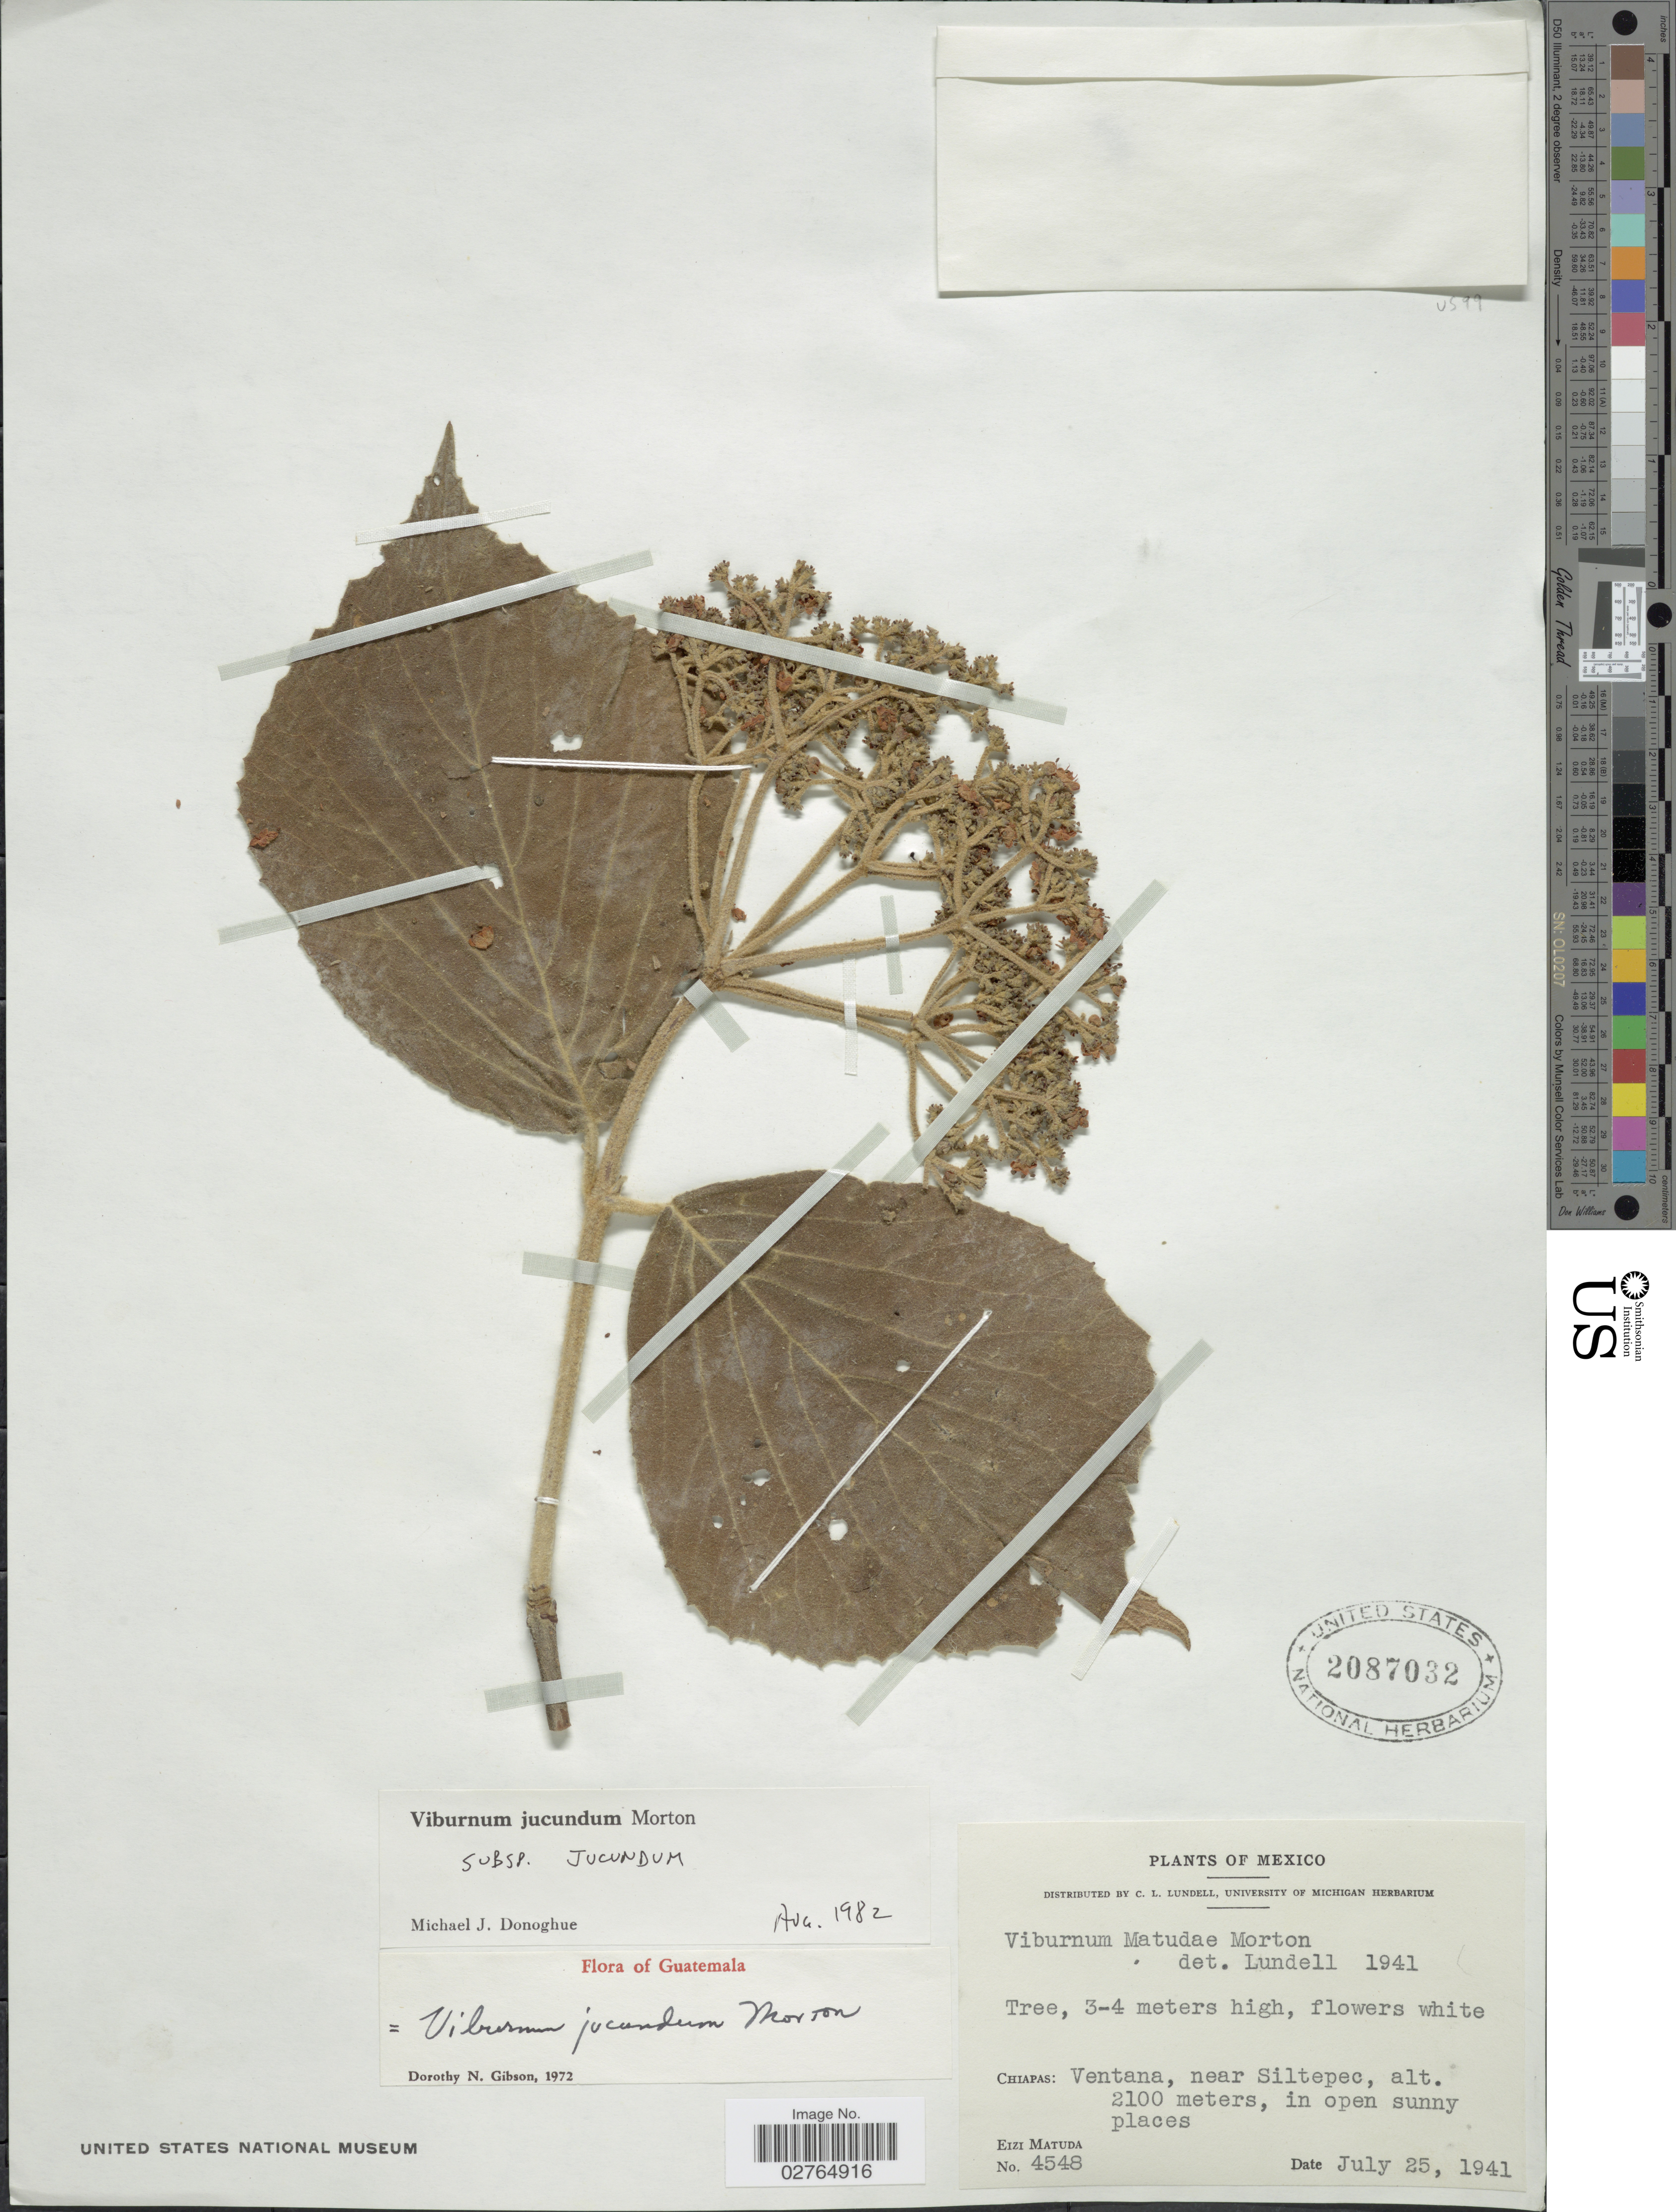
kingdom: Plantae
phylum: Tracheophyta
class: Magnoliopsida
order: Dipsacales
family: Viburnaceae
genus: Viburnum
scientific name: Viburnum jucundum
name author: C.V. Morton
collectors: E. Matuda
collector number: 4548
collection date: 1941-07-25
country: Mexico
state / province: Chiapas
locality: Ventana, near Siltepec.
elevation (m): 2100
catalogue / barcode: US 2087032